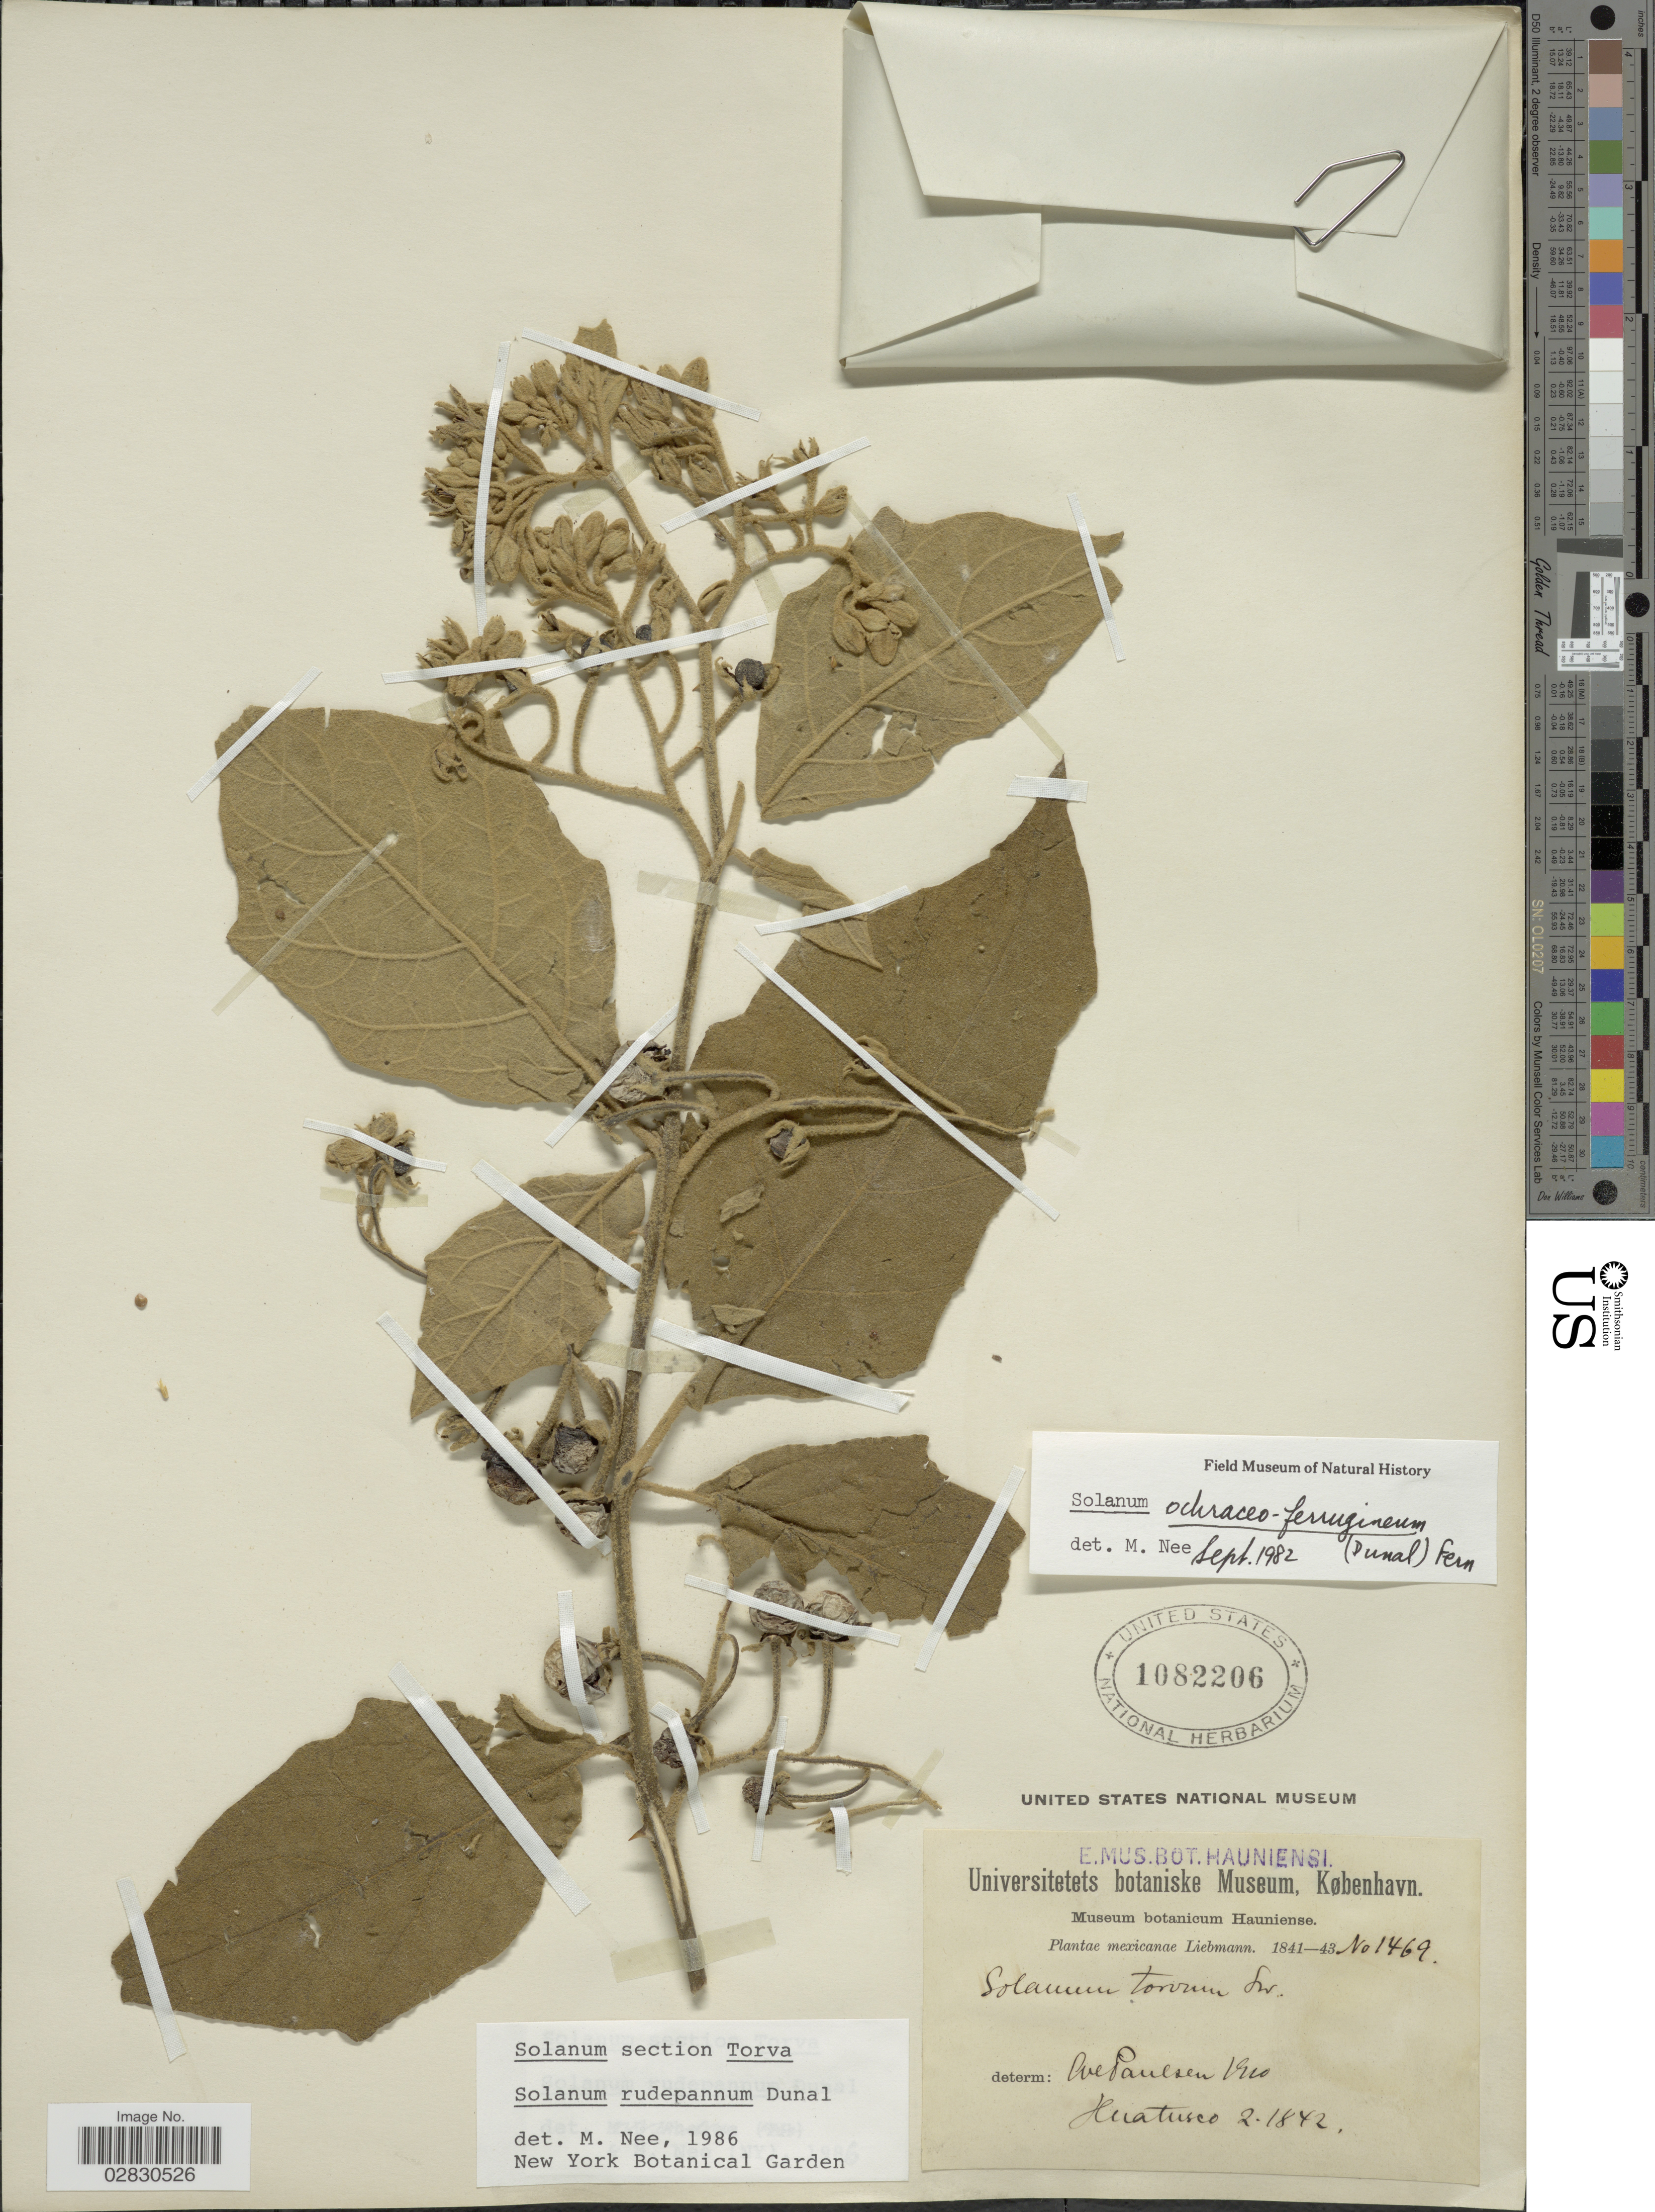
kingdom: Plantae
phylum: Tracheophyta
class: Magnoliopsida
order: Solanales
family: Solanaceae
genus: Solanum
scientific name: Solanum rudepannum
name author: Dunal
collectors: Liebmann, --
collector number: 1469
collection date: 1842-02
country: Mexico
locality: Huatusco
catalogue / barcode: US 1082206